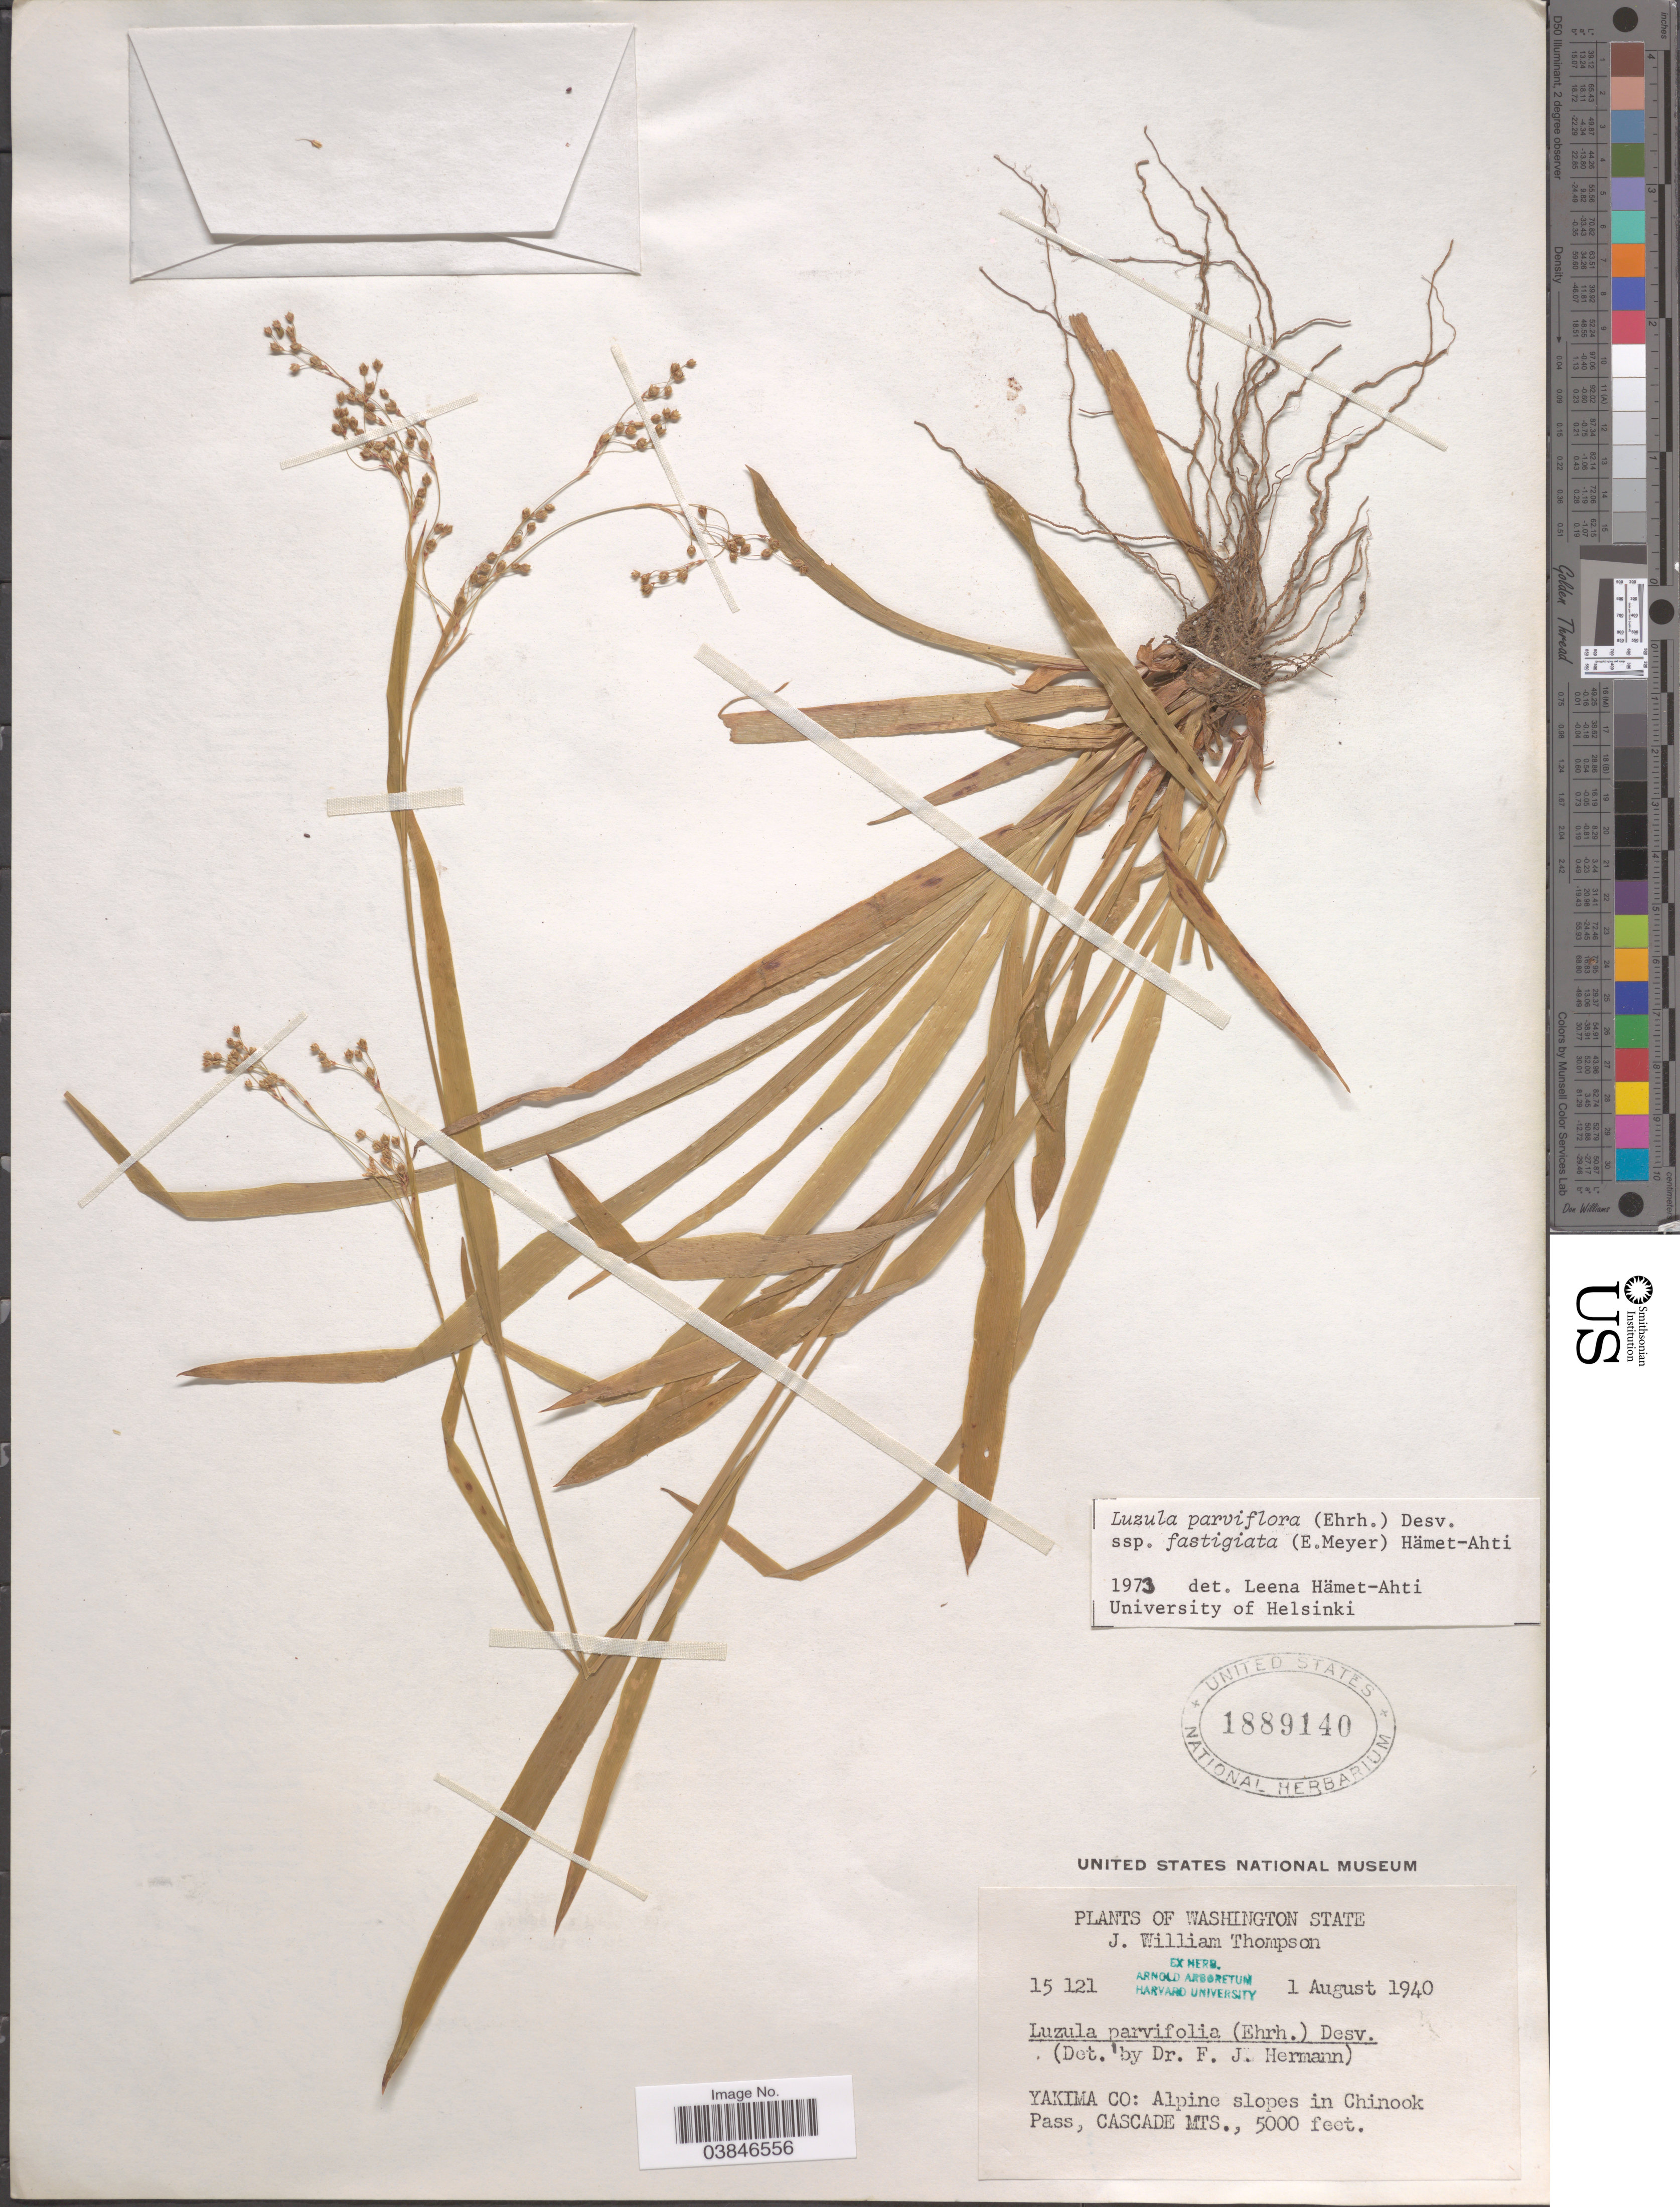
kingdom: Plantae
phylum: Tracheophyta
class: Liliopsida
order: Poales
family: Juncaceae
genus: Luzula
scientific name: Luzula parviflora subsp. fastigiata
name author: Buchenau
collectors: J. W. Thompson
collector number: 15121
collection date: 1940-08-01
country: United States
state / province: Washington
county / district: Yakima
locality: Yakima Co: Alpine slopes in Chinook Pass, Cascade Mts.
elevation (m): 152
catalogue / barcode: US 1889140